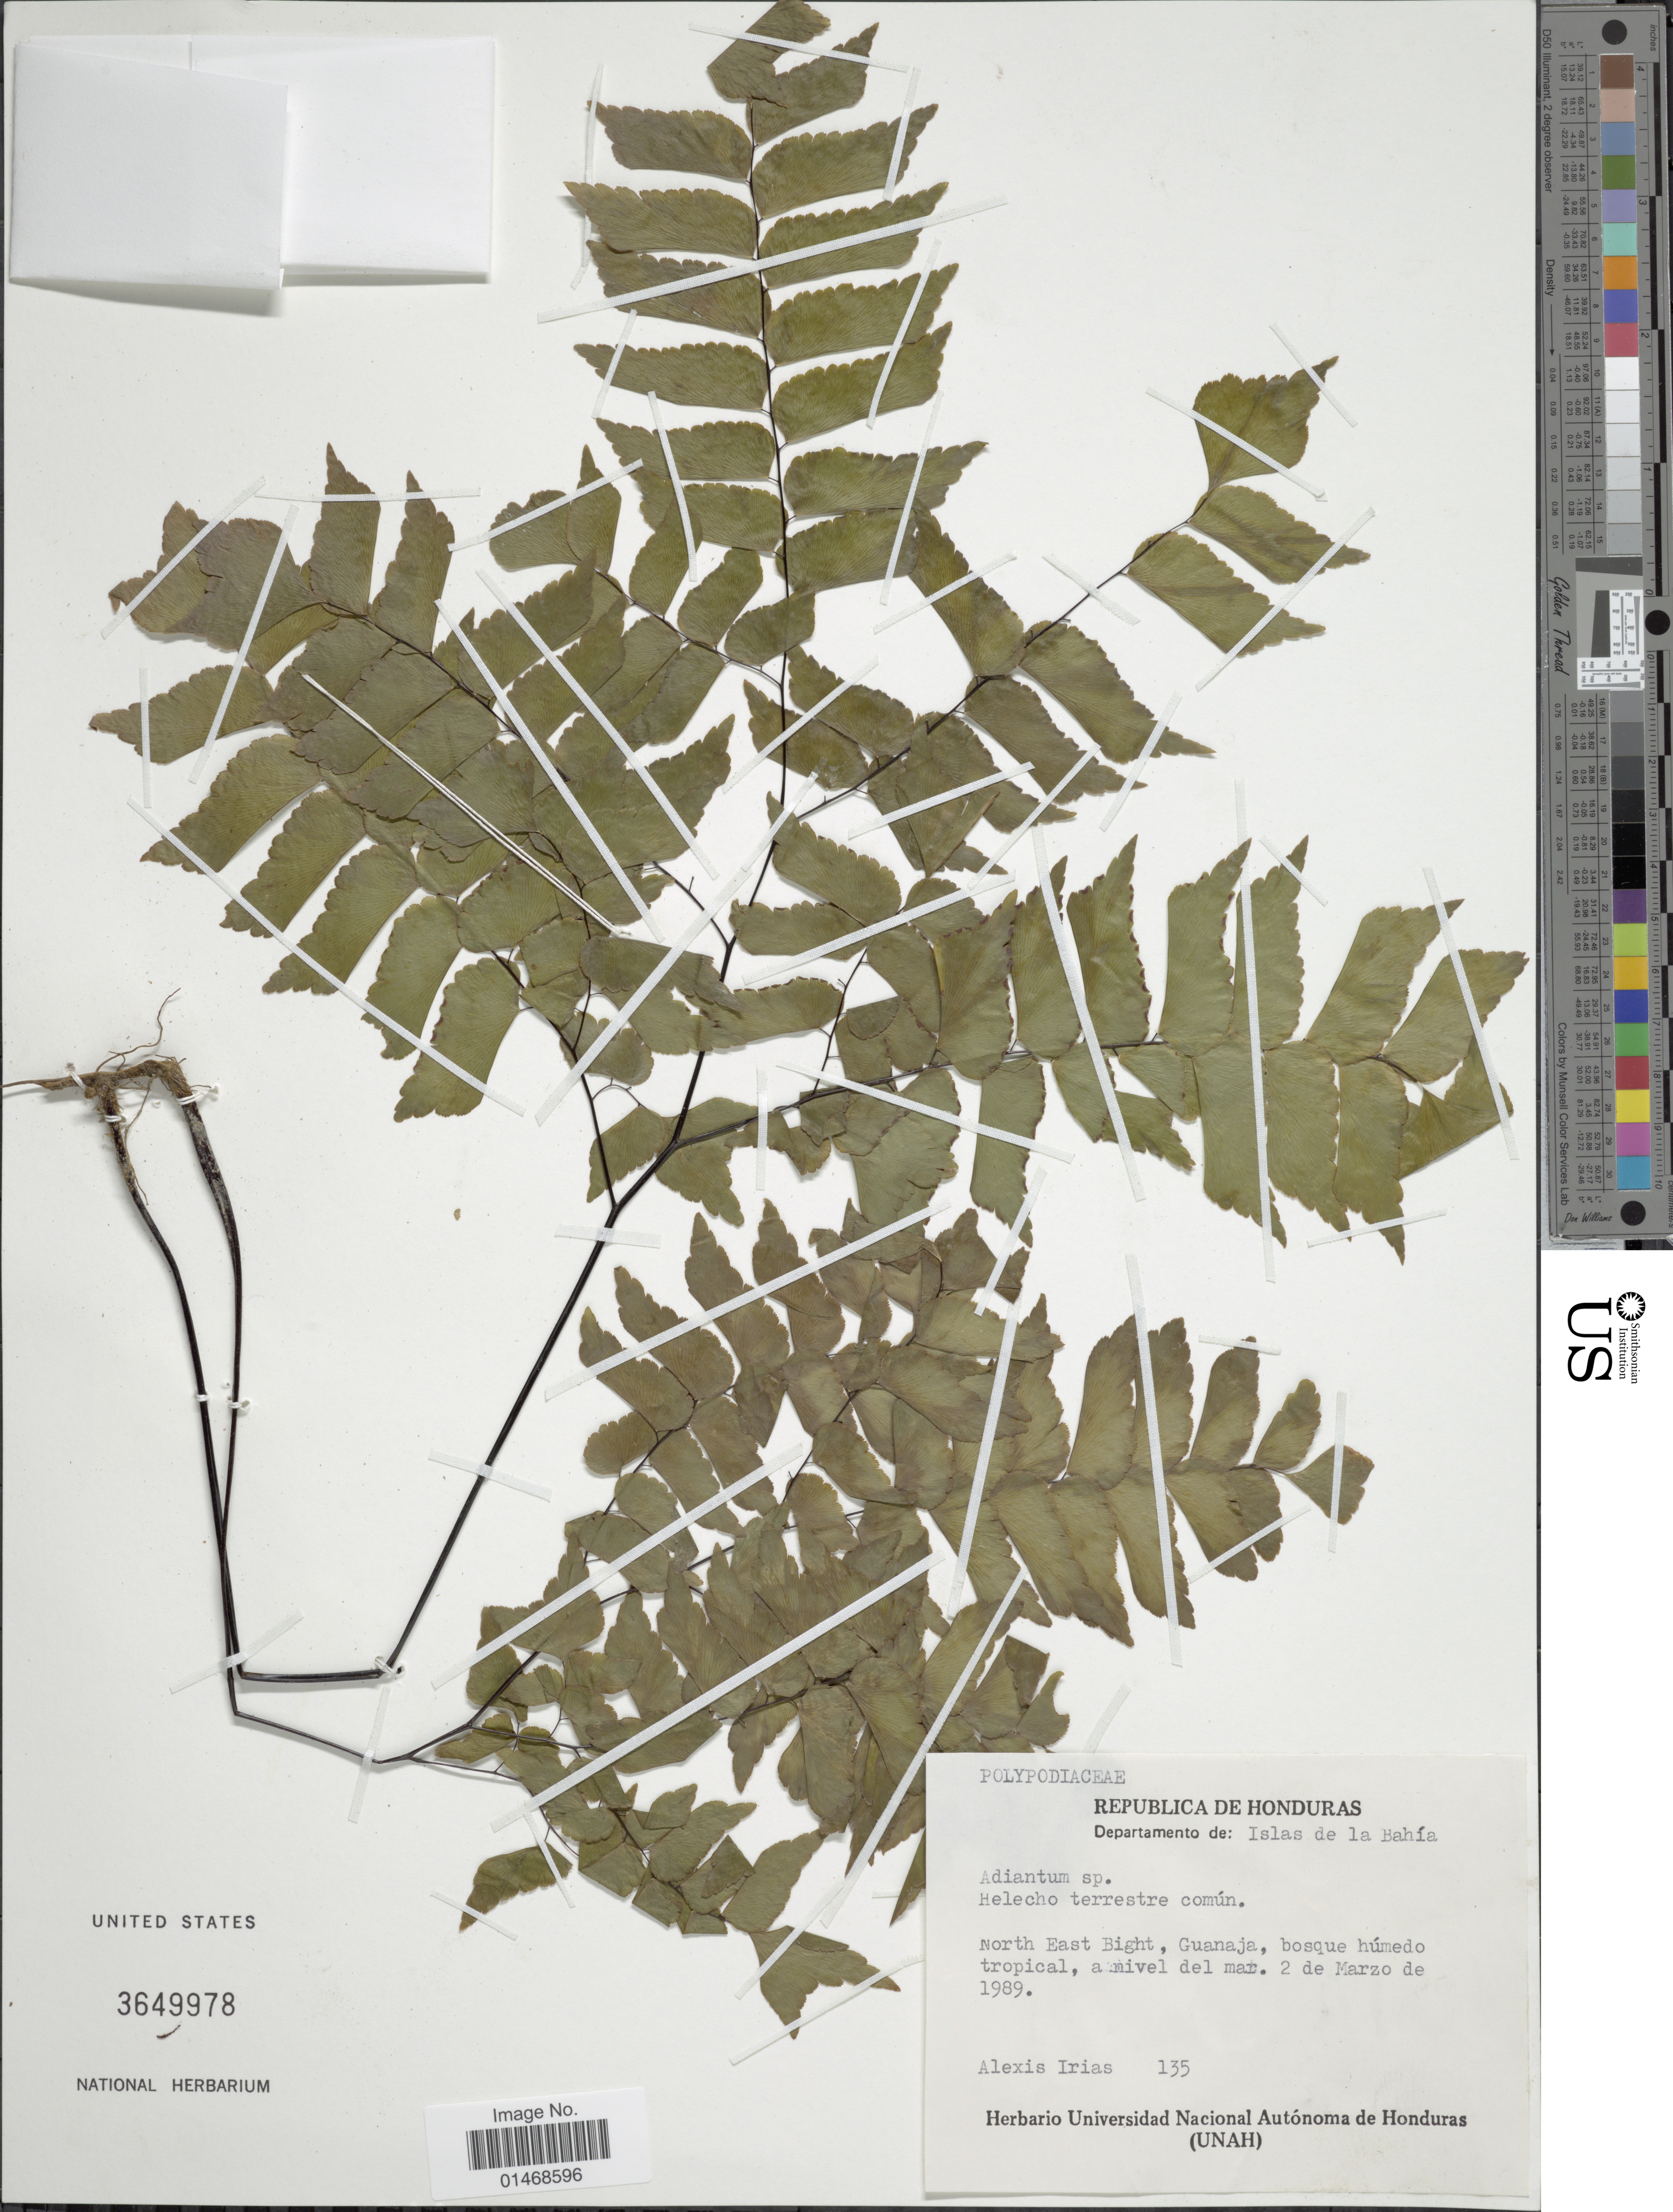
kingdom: Plantae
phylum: Tracheophyta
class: Polypodiopsida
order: Polypodiales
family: Pteridaceae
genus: Adiantum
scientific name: Adiantum sp.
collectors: A. Irias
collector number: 135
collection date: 1989-03-02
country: Honduras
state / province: Islas de la Bahía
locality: Departamento de: Islas de la Bahía, North East bight, Guanaja, bosque húmedo tropical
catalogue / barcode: US 3649978